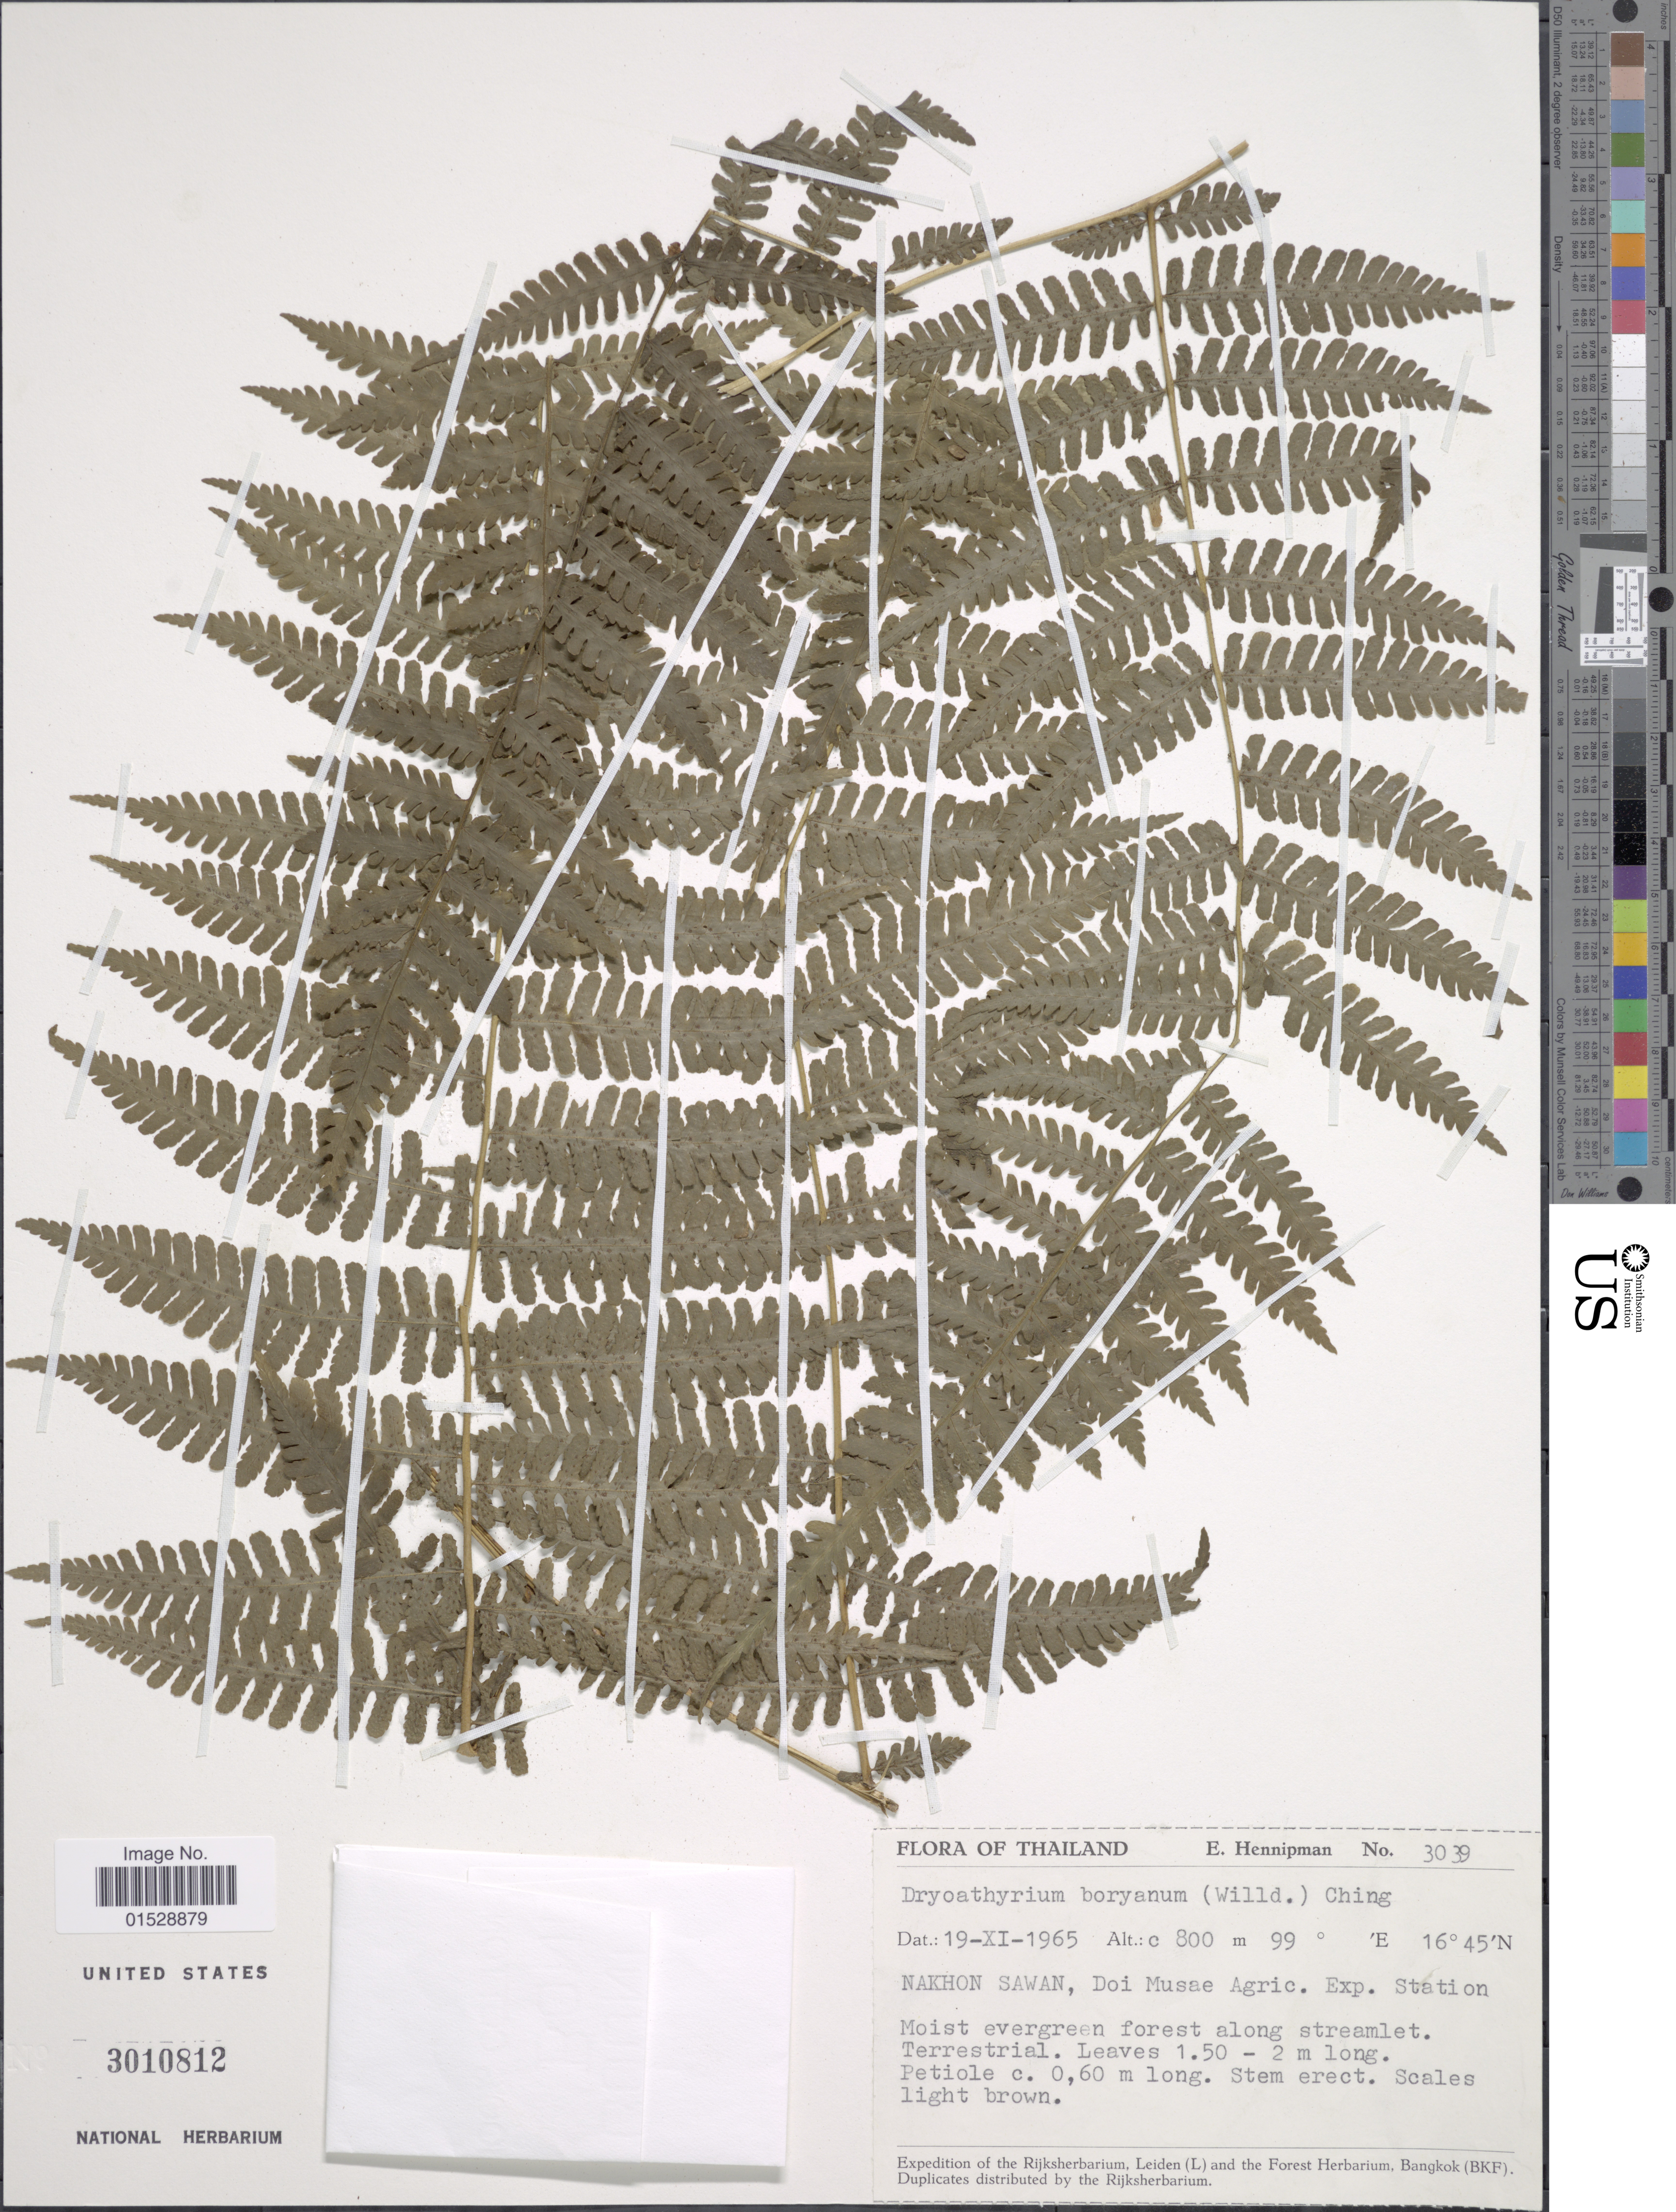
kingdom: Plantae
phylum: Tracheophyta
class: Polypodiopsida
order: Polypodiales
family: Athyriaceae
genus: Deparia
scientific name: Deparia boryana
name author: (Willd.) M. Kato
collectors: E. Hennipman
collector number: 3039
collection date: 1965-11-19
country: Thailand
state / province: Nakhon Sawan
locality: Nakhon Sawan, Doi Musae Agric. Exp, Station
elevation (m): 800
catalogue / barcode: US 3010812